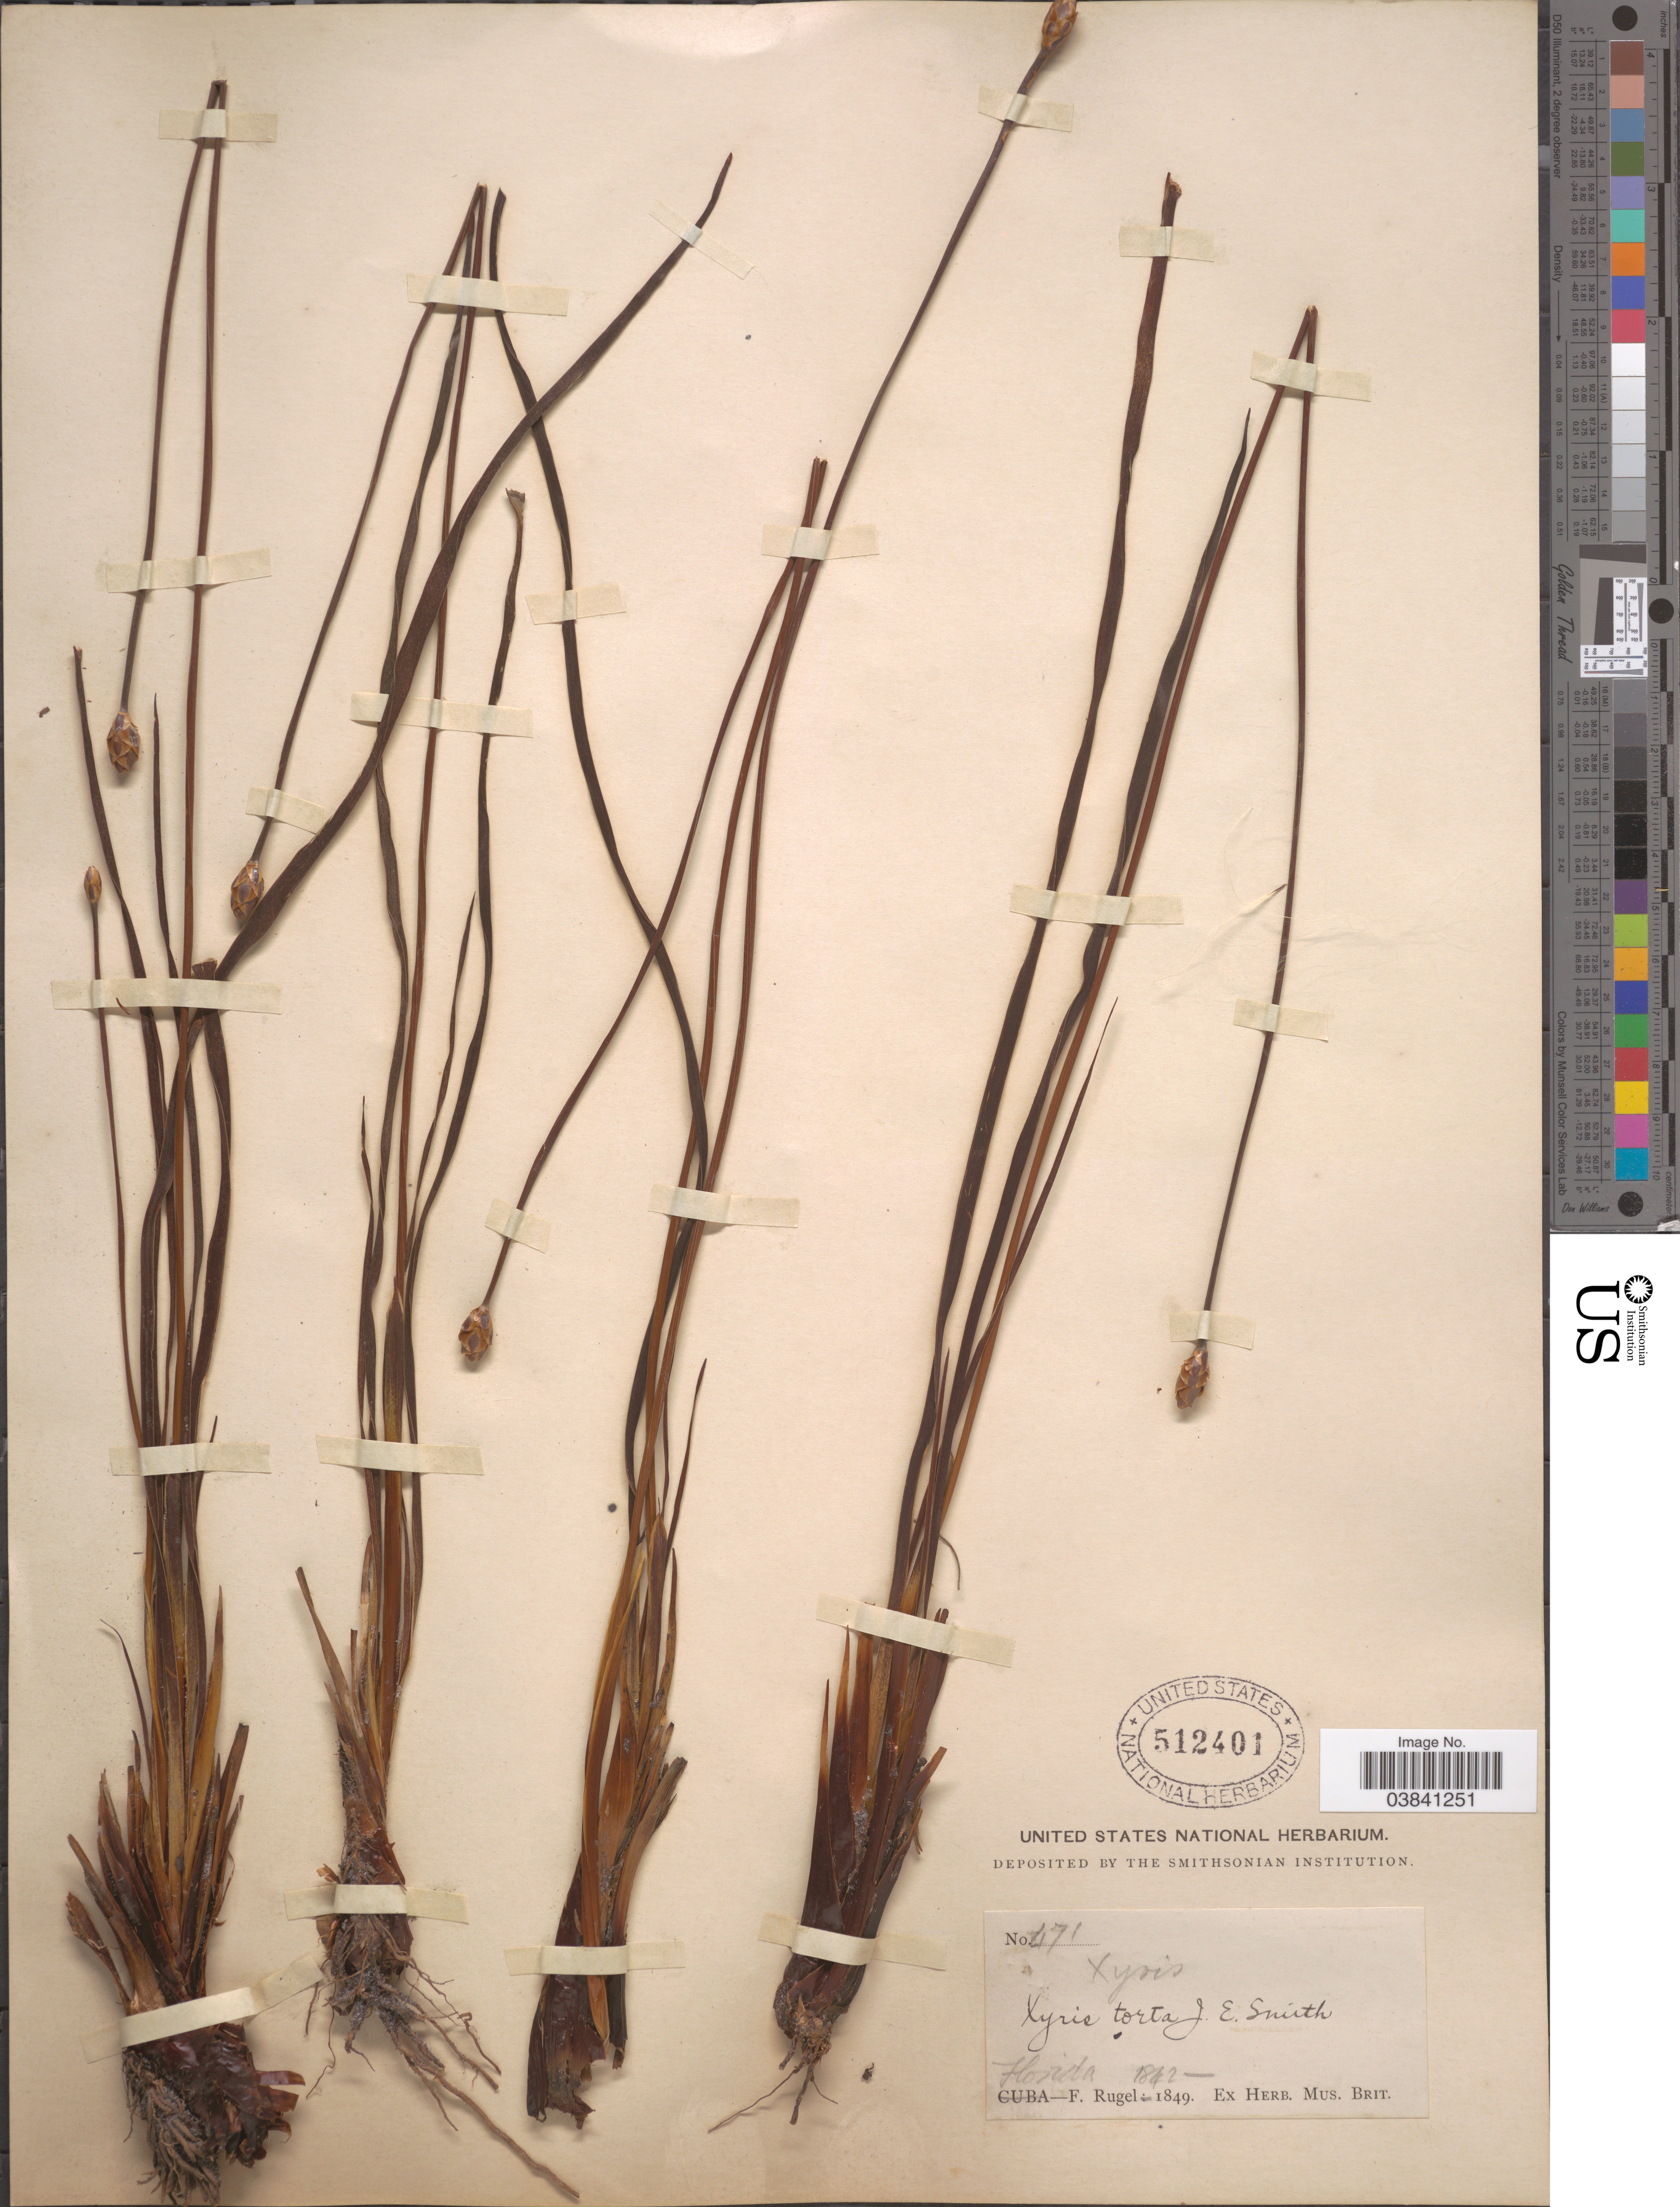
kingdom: Plantae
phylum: Tracheophyta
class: Liliopsida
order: Poales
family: Xyridaceae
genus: Xyris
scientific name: Xyris caroliniana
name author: Walter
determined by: Strong, Mark T., (BOT), Smithsonian Institution - National Museum of Natural History (UNITED STATES)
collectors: F. Rugel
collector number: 471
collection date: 1842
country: United States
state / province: Florida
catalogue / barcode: US 512401